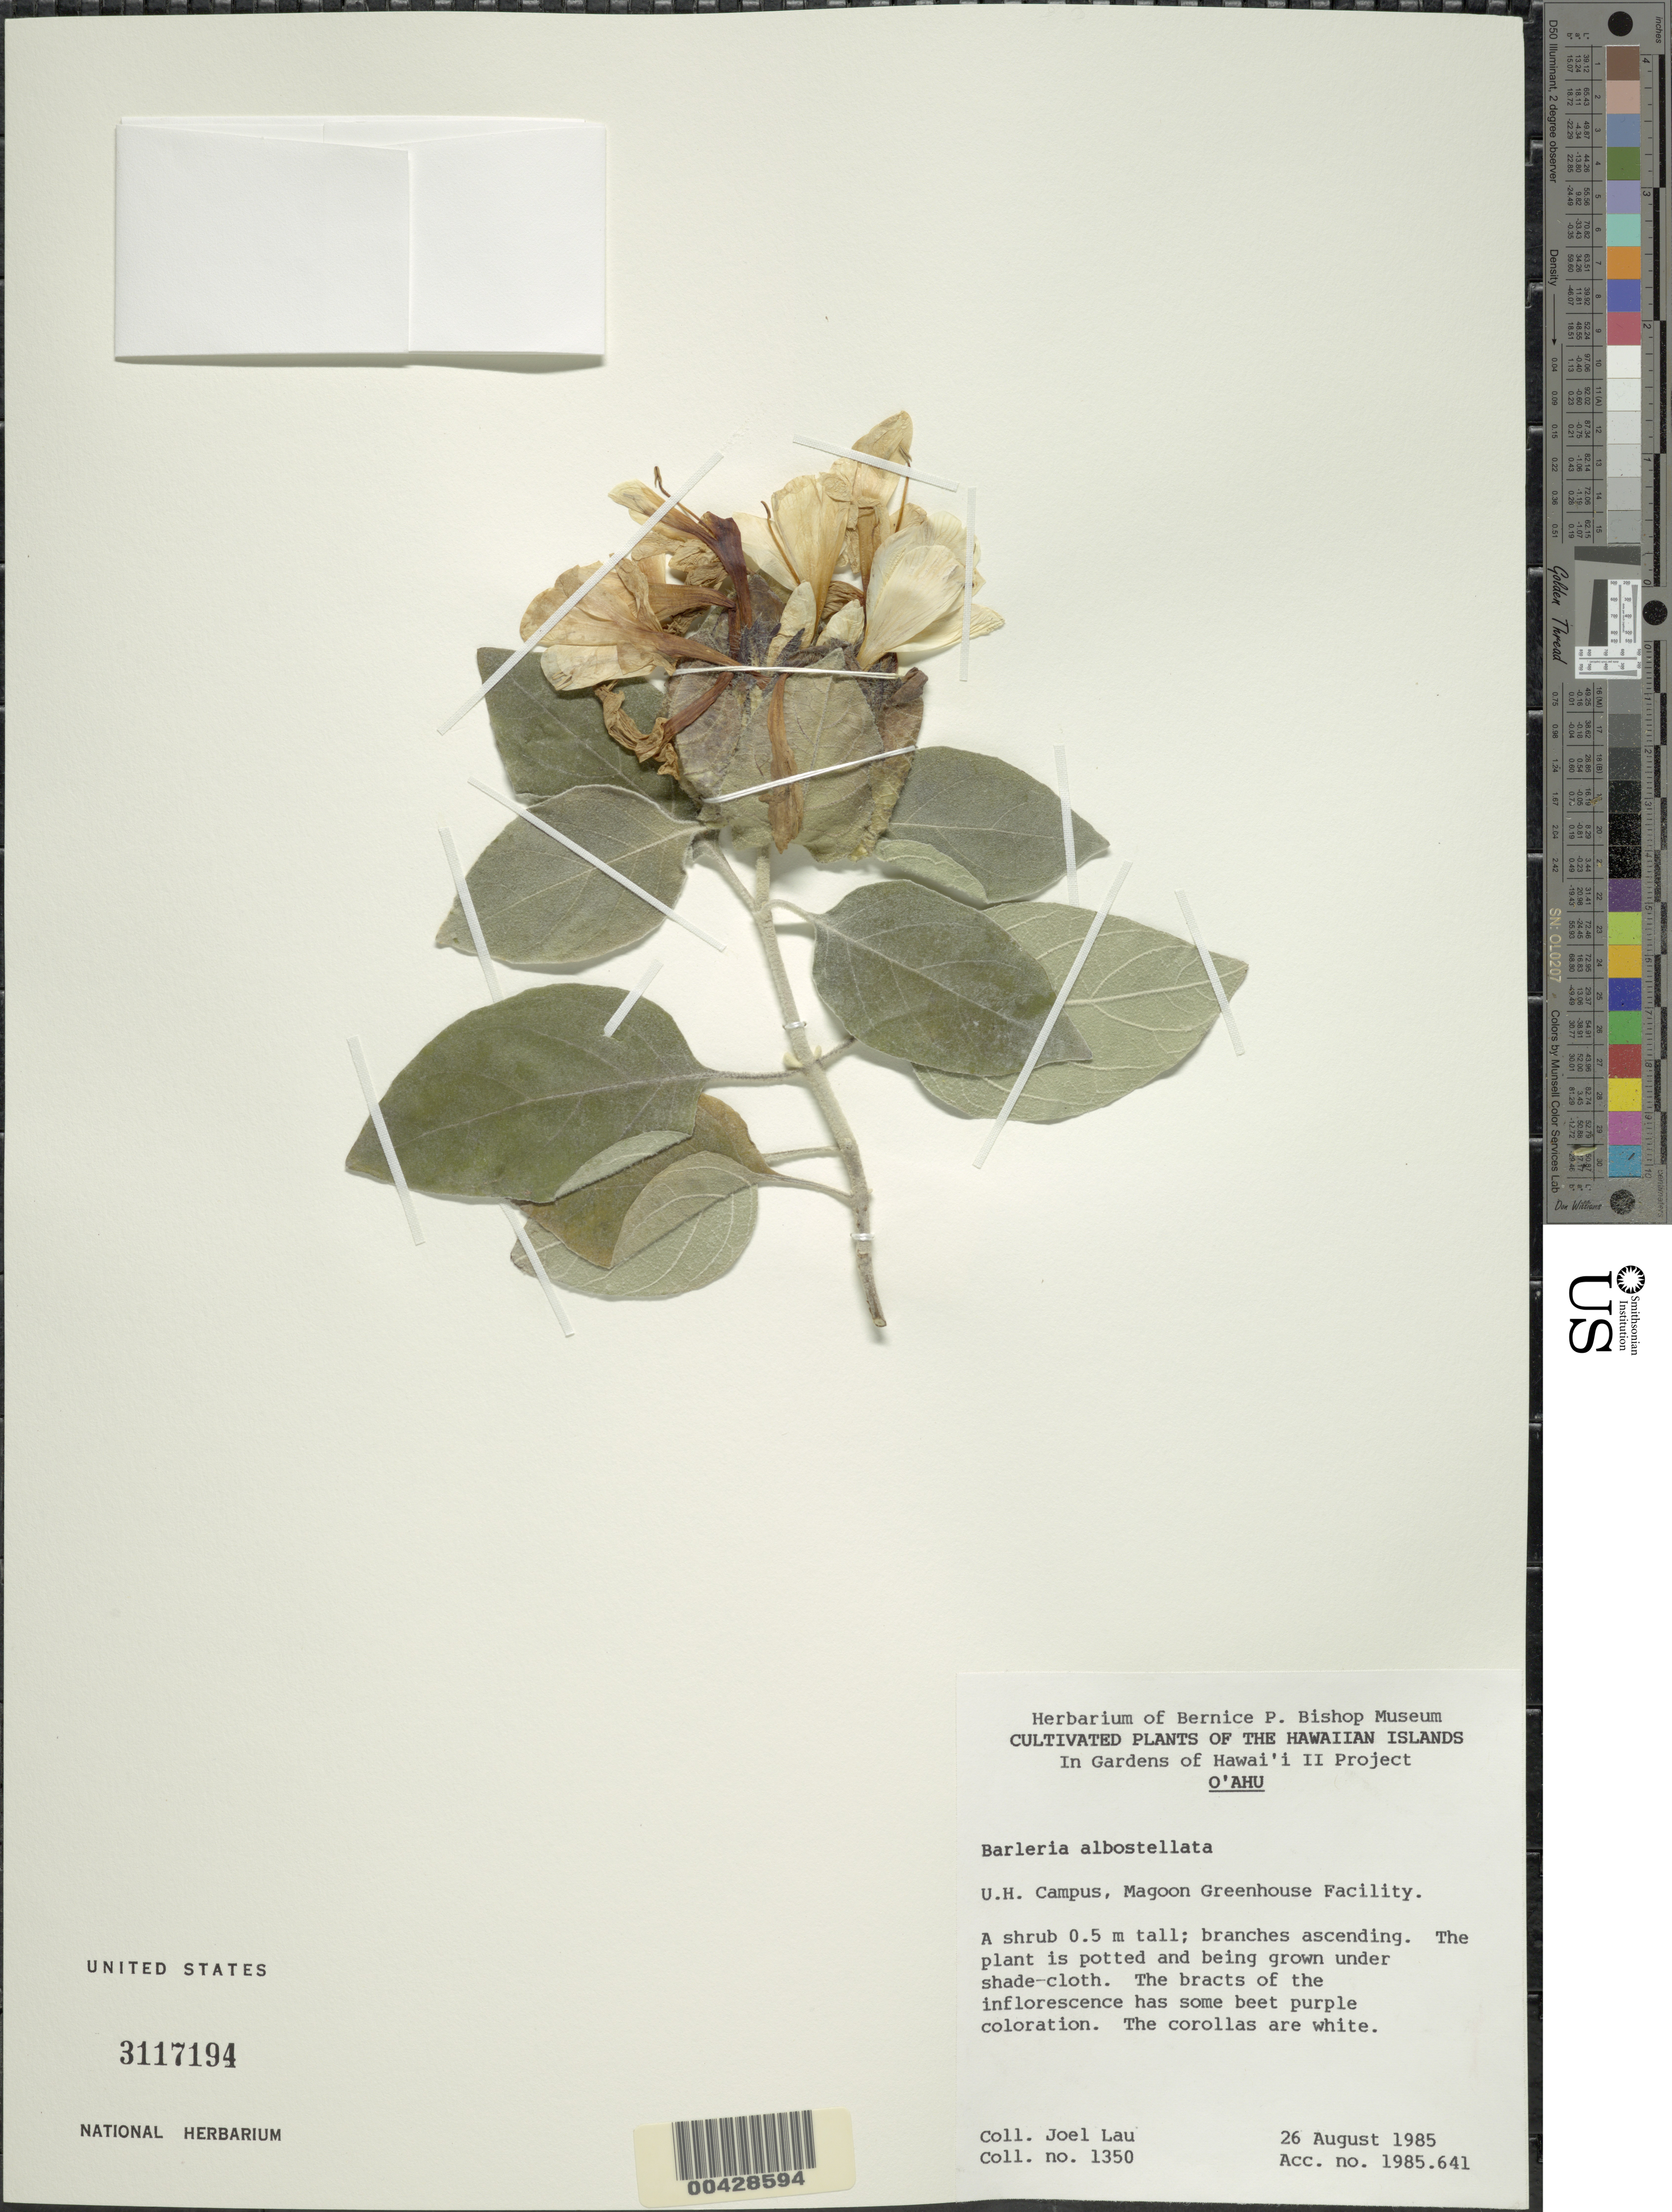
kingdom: Plantae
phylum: Tracheophyta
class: Magnoliopsida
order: Lamiales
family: Acanthaceae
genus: Barleria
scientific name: Barleria albostellata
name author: C.B. Clarke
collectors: J. Lau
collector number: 1350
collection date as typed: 26 Aug 1985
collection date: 1985-08-26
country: United States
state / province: Hawaii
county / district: Honolulu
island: Oahu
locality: U.H. Campus, Magoon Greenhouse Facility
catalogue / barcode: US 3117194